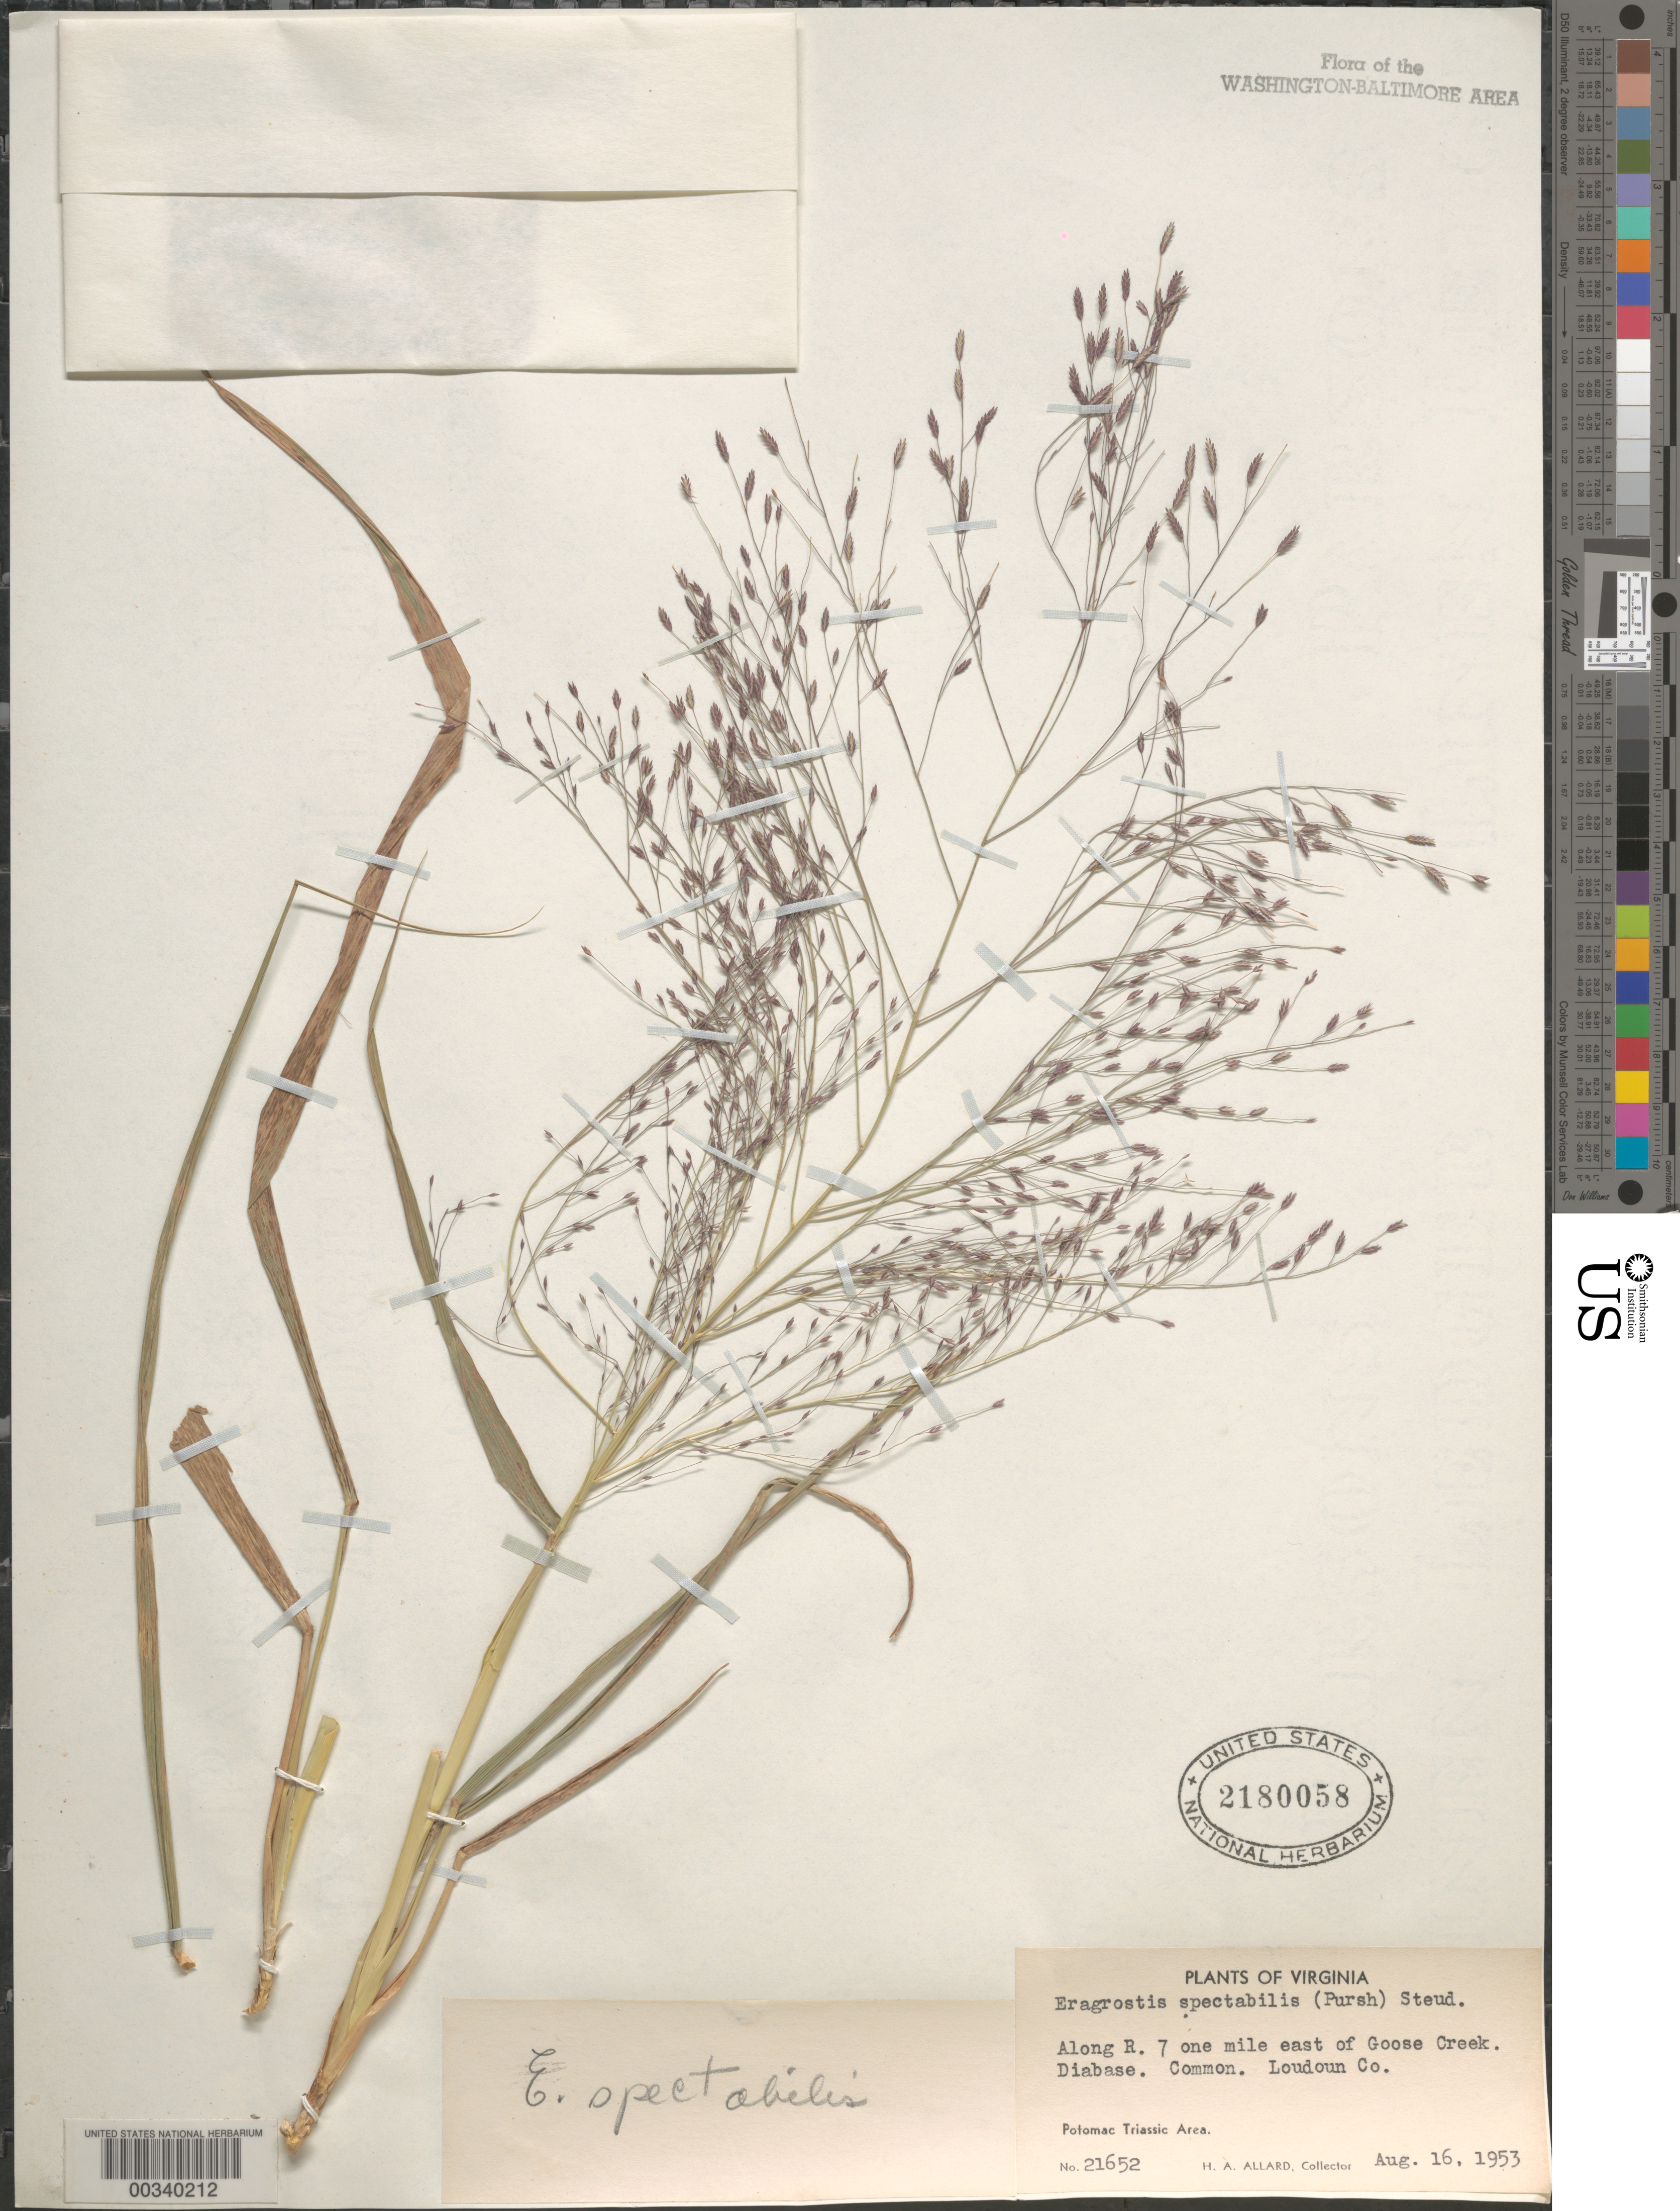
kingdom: Plantae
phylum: Tracheophyta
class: Liliopsida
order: Poales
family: Poaceae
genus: Eragrostis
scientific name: Eragrostis spectabilis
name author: (Pursh) Steud.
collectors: H. A. Allard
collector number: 21652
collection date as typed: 16 Aug 1953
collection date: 1953-08-16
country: United States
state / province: Virginia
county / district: Loudoun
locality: Route 7 east of Goose Creek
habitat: Along railroad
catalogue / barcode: US 2180058